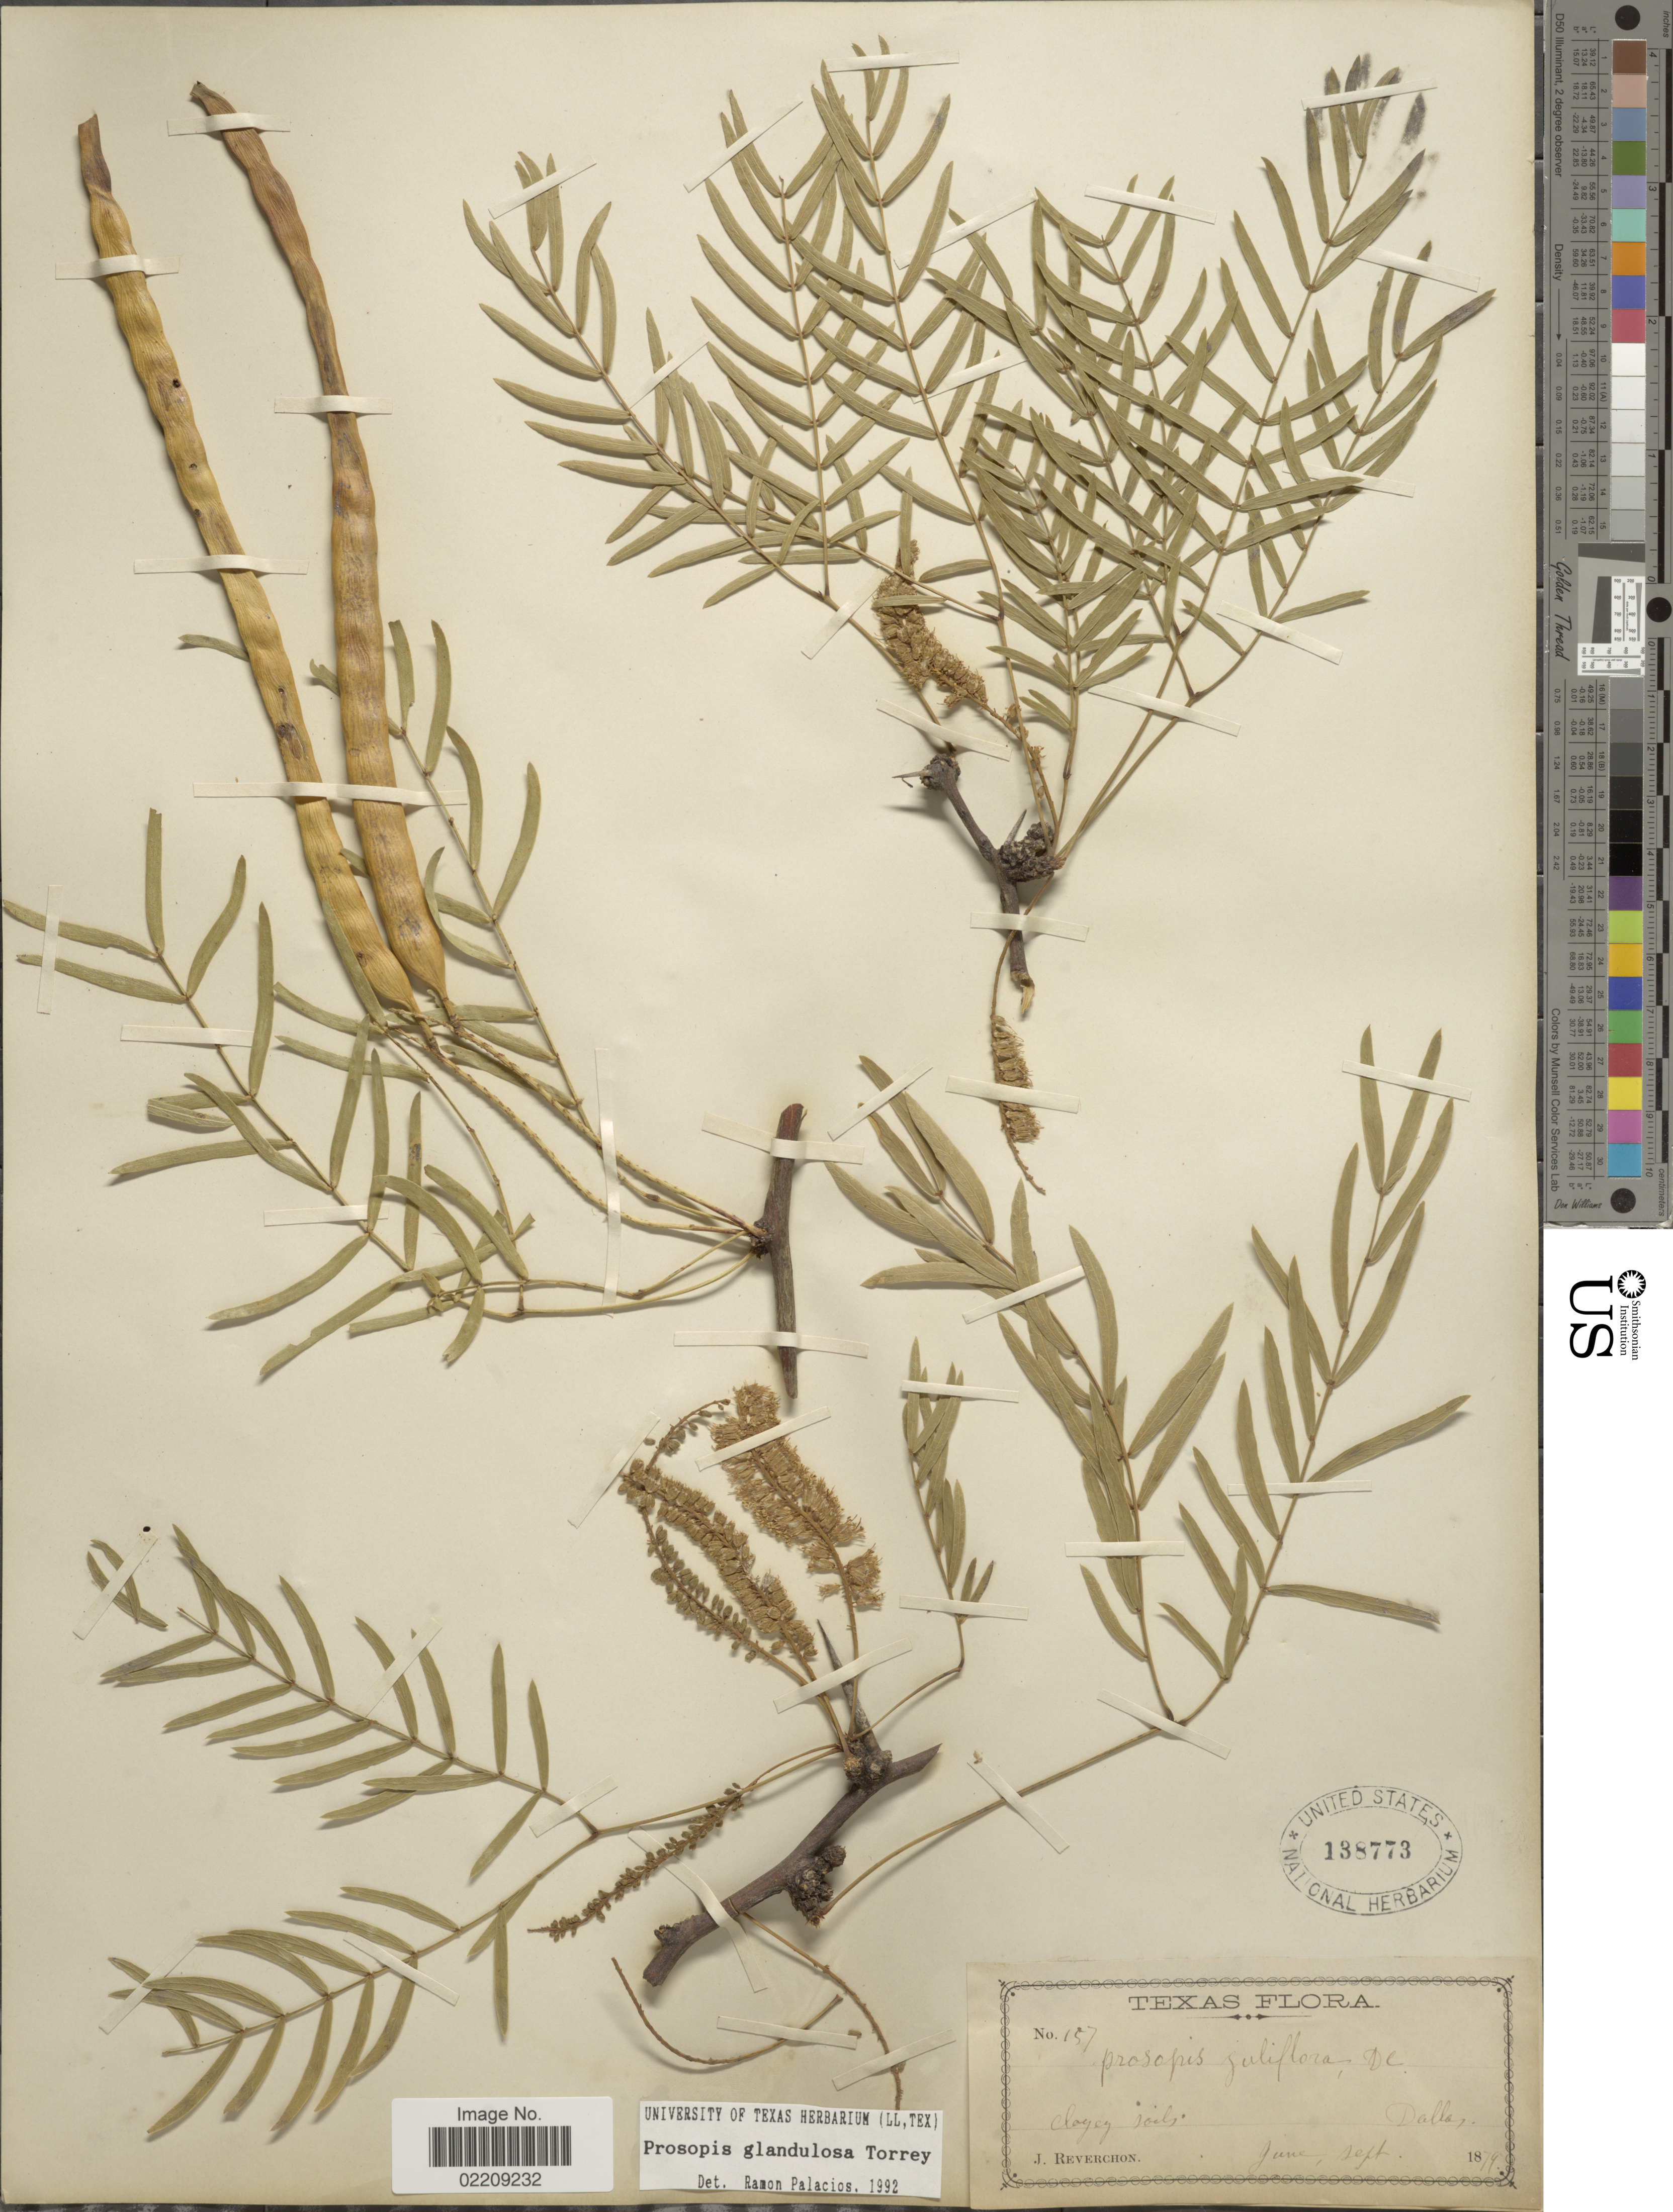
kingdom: Plantae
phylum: Tracheophyta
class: Magnoliopsida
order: Fabales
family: Fabaceae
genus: Neltuma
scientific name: Neltuma glandulosa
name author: (Torr.) Britton & Rose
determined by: Strong, Mark T., (BOT), Smithsonian Institution - National Museum of Natural History (UNITED STATES)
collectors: J. Reverchon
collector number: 157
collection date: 1879-06/1879-09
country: United States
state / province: Texas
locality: Caleyey soils, Dallas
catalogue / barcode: US 138773